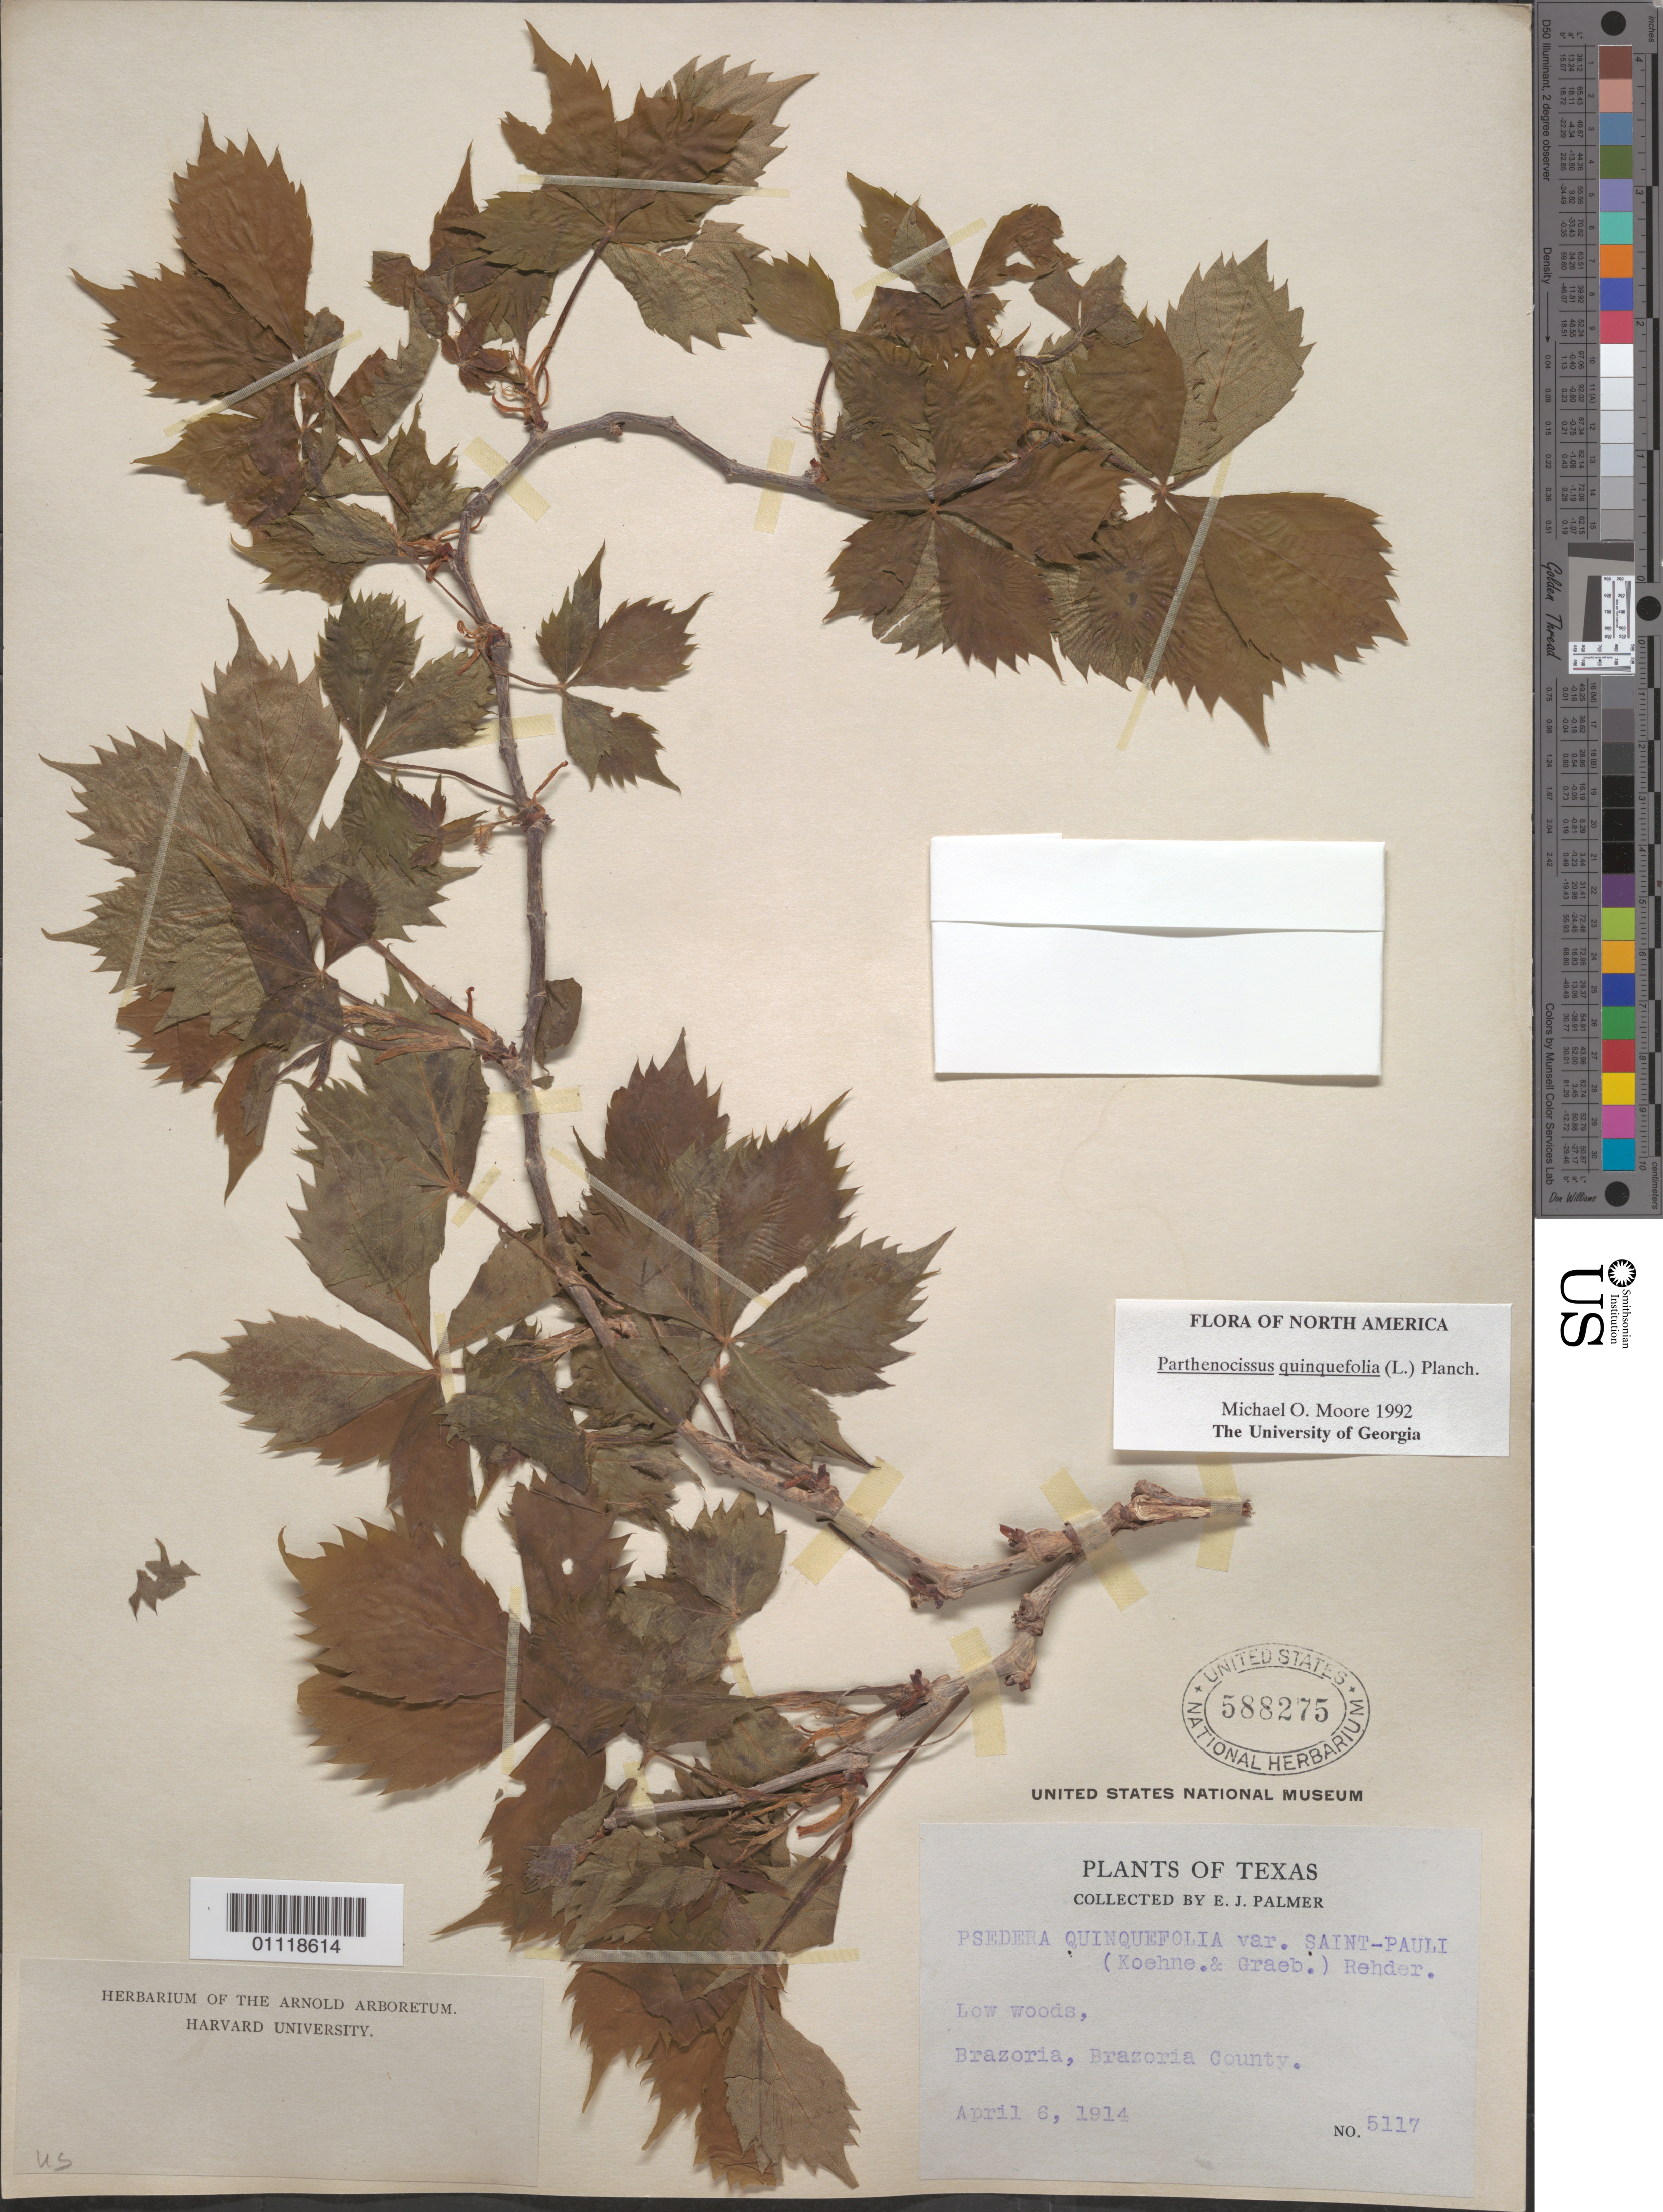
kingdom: Plantae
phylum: Tracheophyta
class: Magnoliopsida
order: Vitales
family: Vitaceae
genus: Parthenocissus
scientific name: Parthenocissus quinquefolia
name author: (L.) Planch.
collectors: E. J. Palmer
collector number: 5117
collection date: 1914-04-06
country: United States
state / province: Texas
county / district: Brazoria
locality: Brazoria.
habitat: Low woods.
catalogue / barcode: US 588275